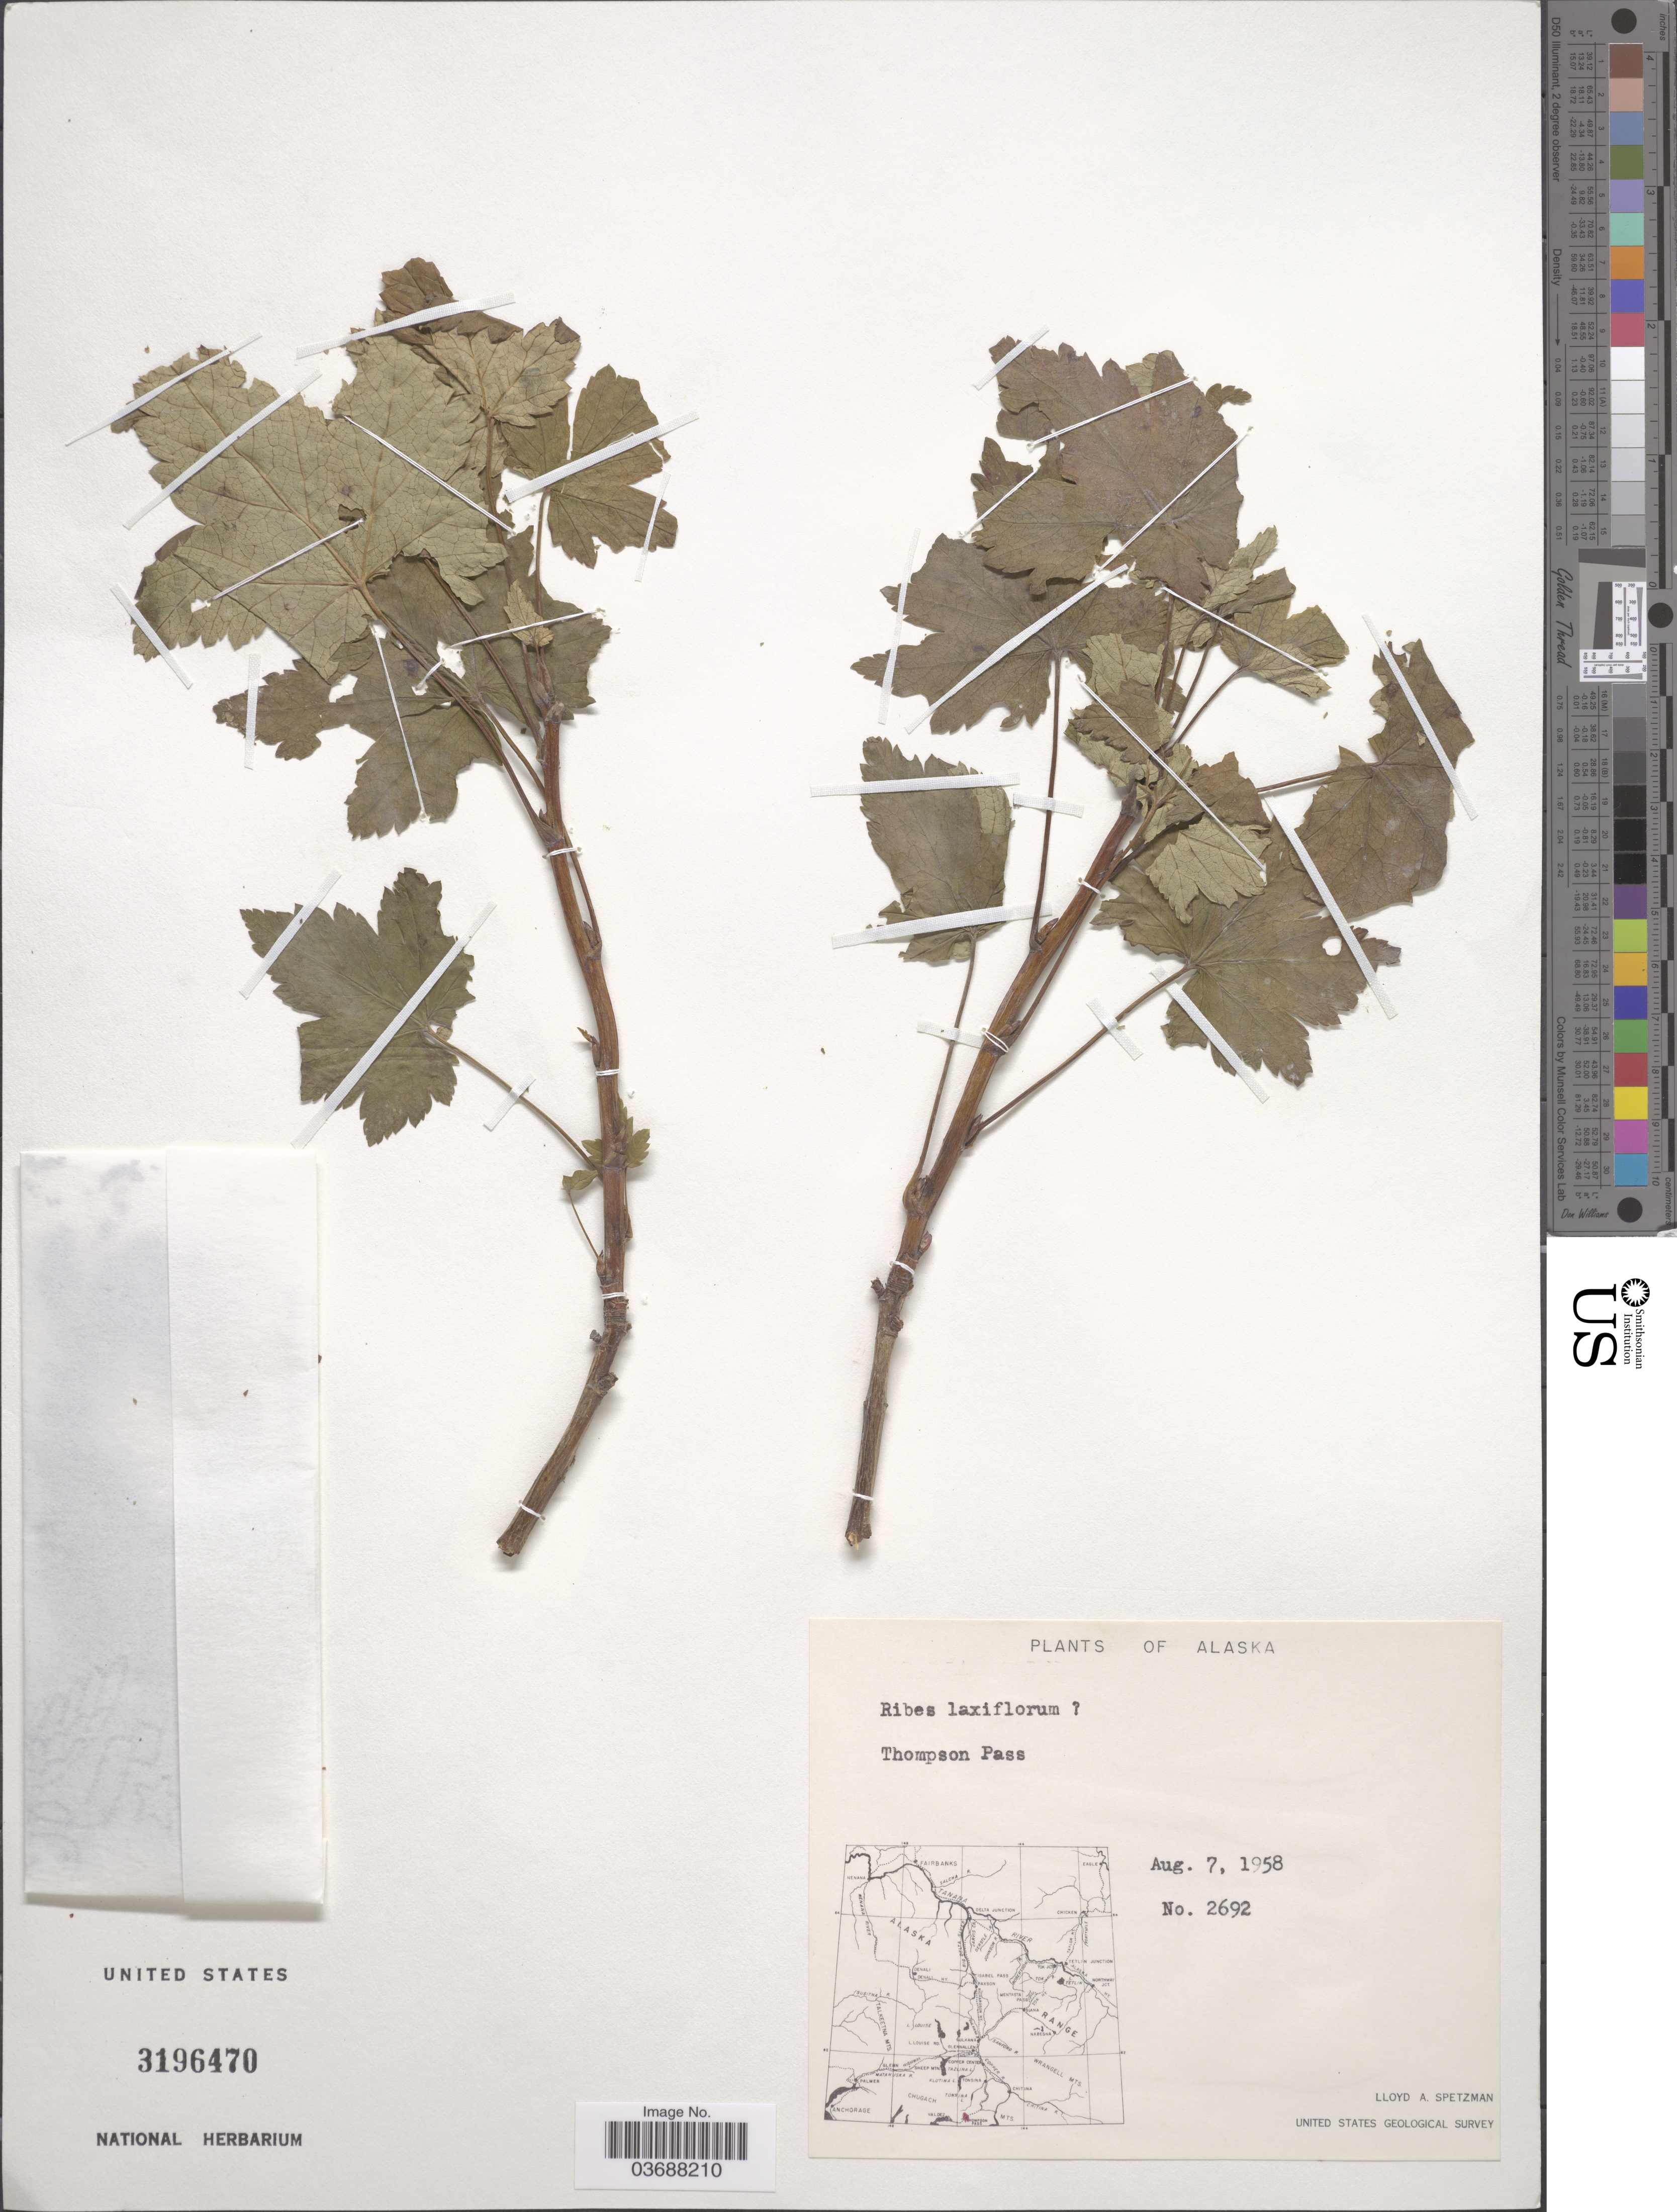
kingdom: Plantae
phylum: Tracheophyta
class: Magnoliopsida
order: Saxifragales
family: Grossulariaceae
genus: Ribes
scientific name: Ribes laxiflorum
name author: Pursh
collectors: L. Spetzman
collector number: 2692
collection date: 1958-08-07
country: United States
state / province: Alaska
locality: Thompson Pass.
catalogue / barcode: US 3196470